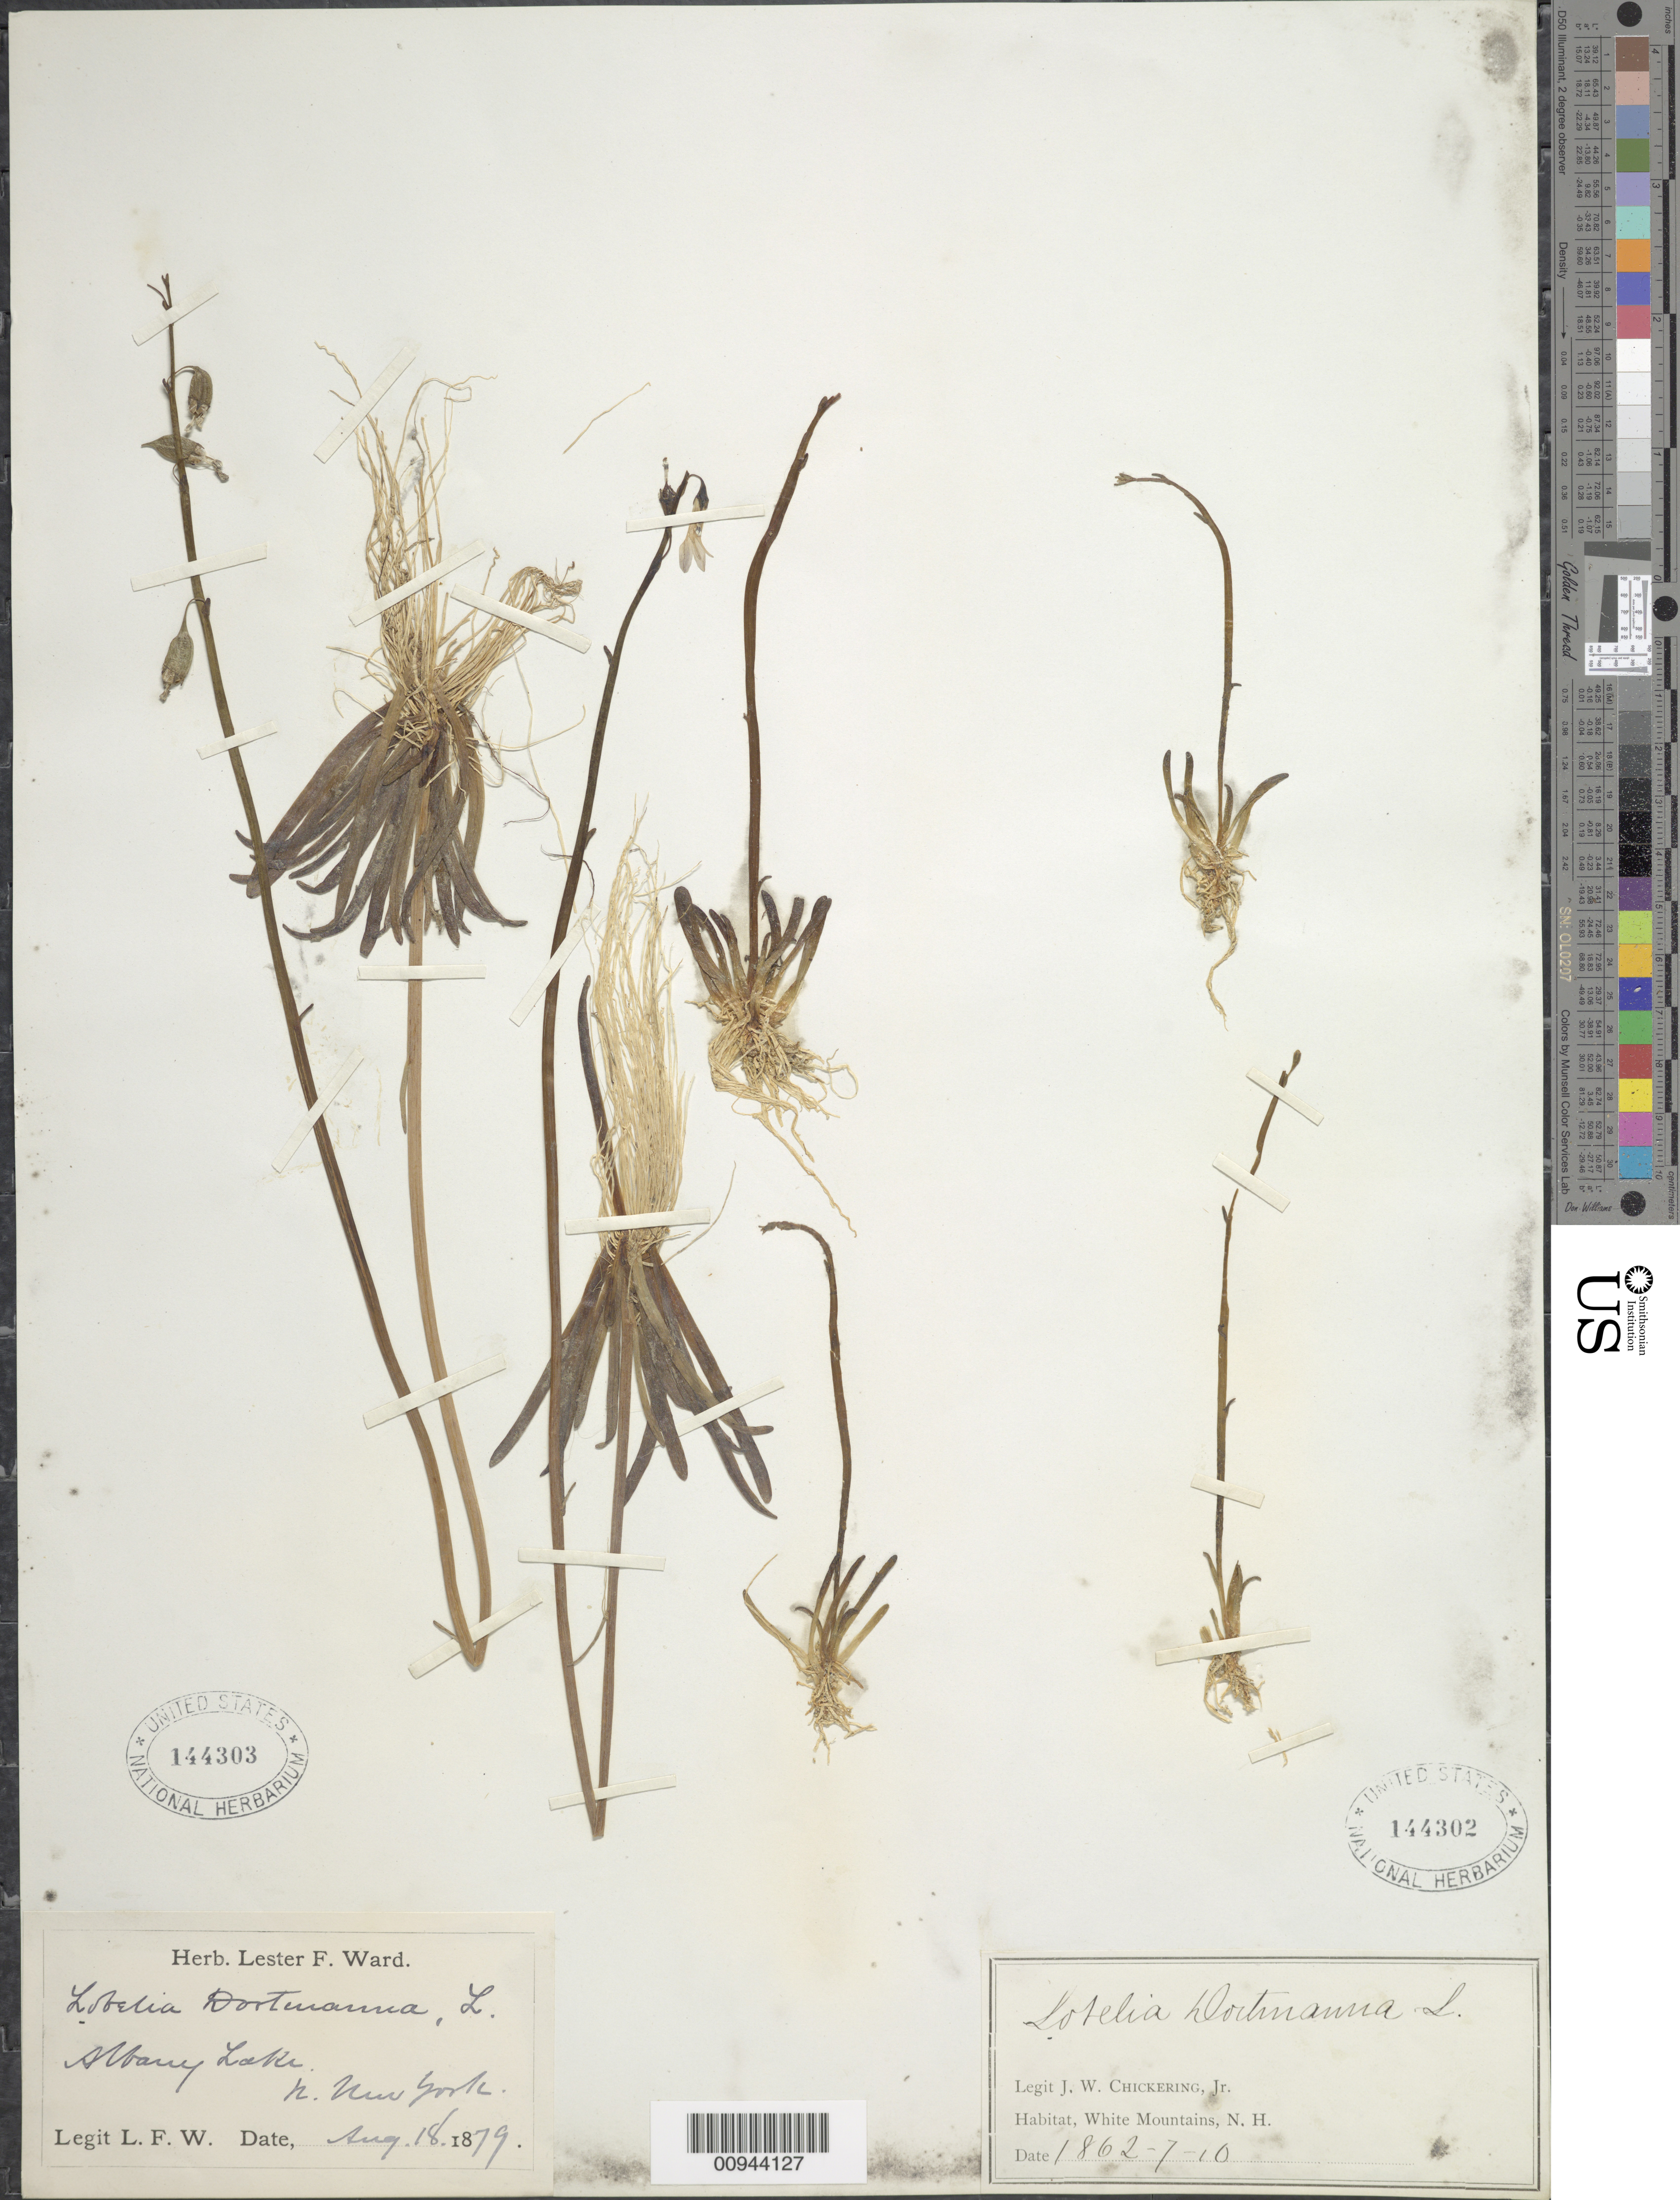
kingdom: Plantae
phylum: Tracheophyta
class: Magnoliopsida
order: Asterales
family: Campanulaceae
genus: Lobelia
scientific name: Lobelia dortmanna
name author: L.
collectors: J. W. Chickering Jr.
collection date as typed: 10 Jul 1862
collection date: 1862-07-10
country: United States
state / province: New Hampshire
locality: White Mountain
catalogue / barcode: US 144302-2